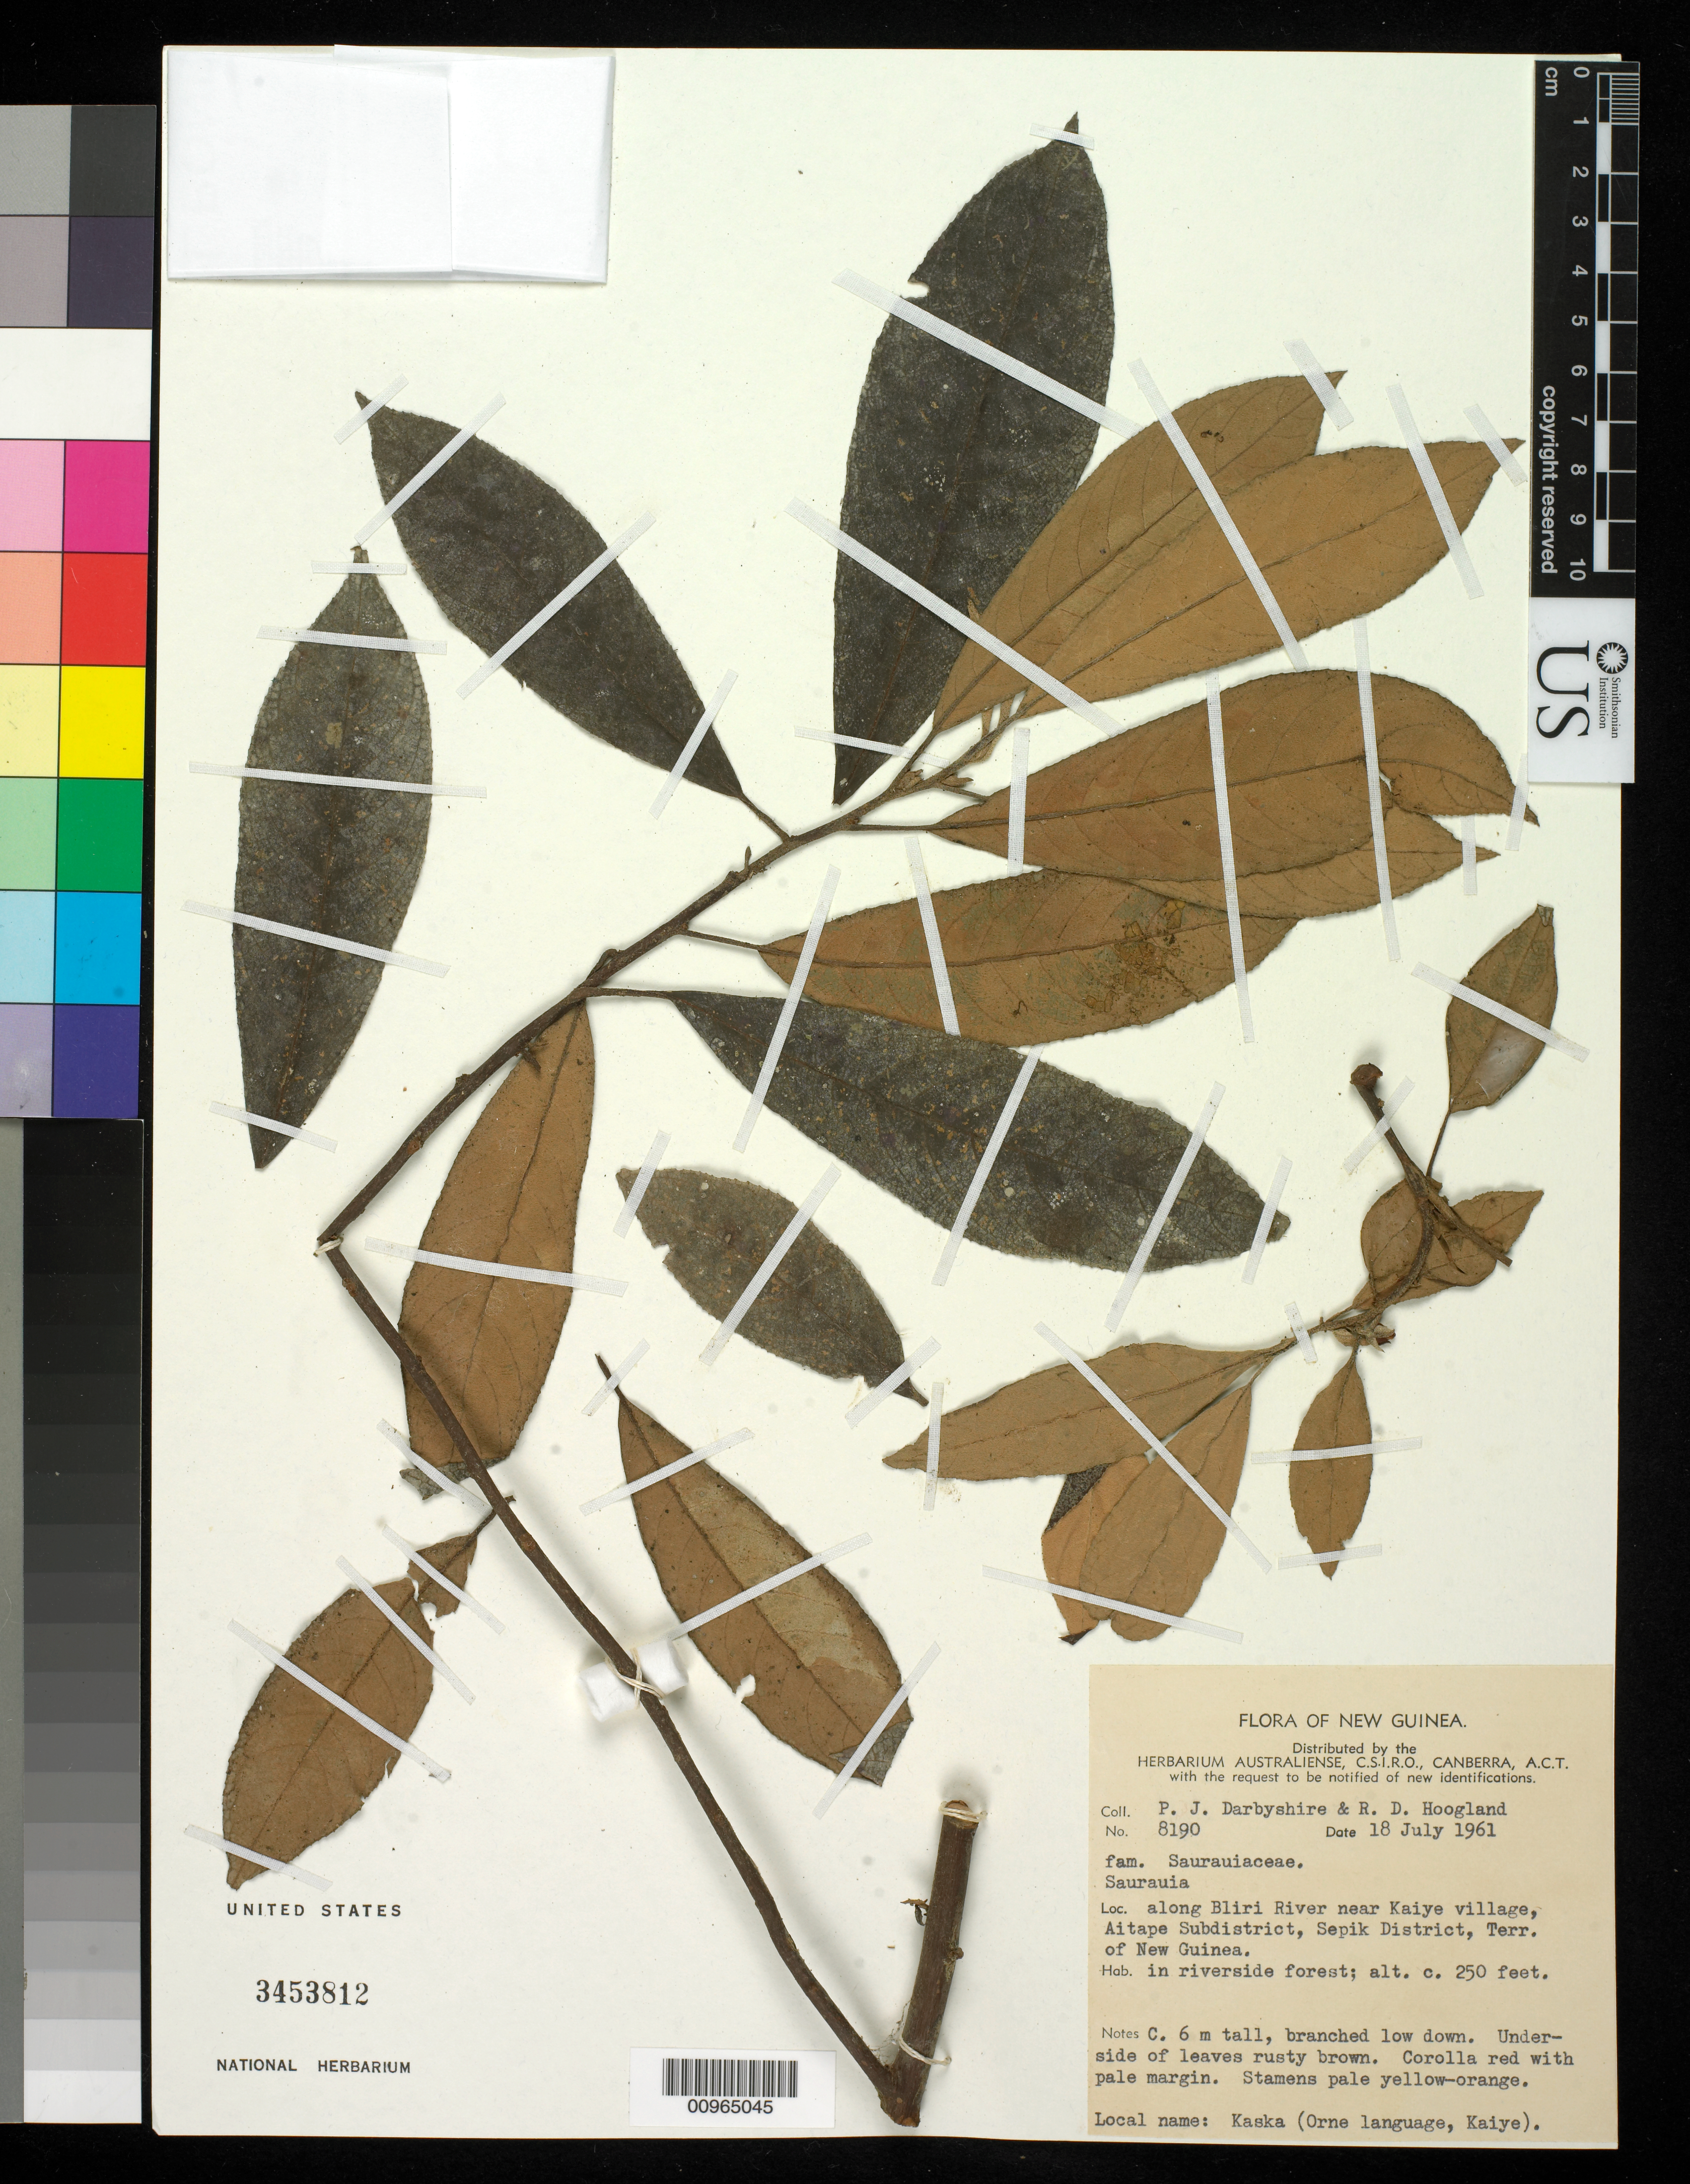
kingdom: Plantae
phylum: Tracheophyta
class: Magnoliopsida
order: Ericales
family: Actinidiaceae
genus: Saurauia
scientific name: Saurauia sp.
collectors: P. Darbyshire & R. D. Hoogland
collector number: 8190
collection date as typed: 18 Jul 1961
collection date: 1961-07-18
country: Papua New Guinea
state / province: Sandaun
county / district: Aitape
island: New Guinea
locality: Along Bliri River near Kaiye village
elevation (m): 76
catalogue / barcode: US 3453812